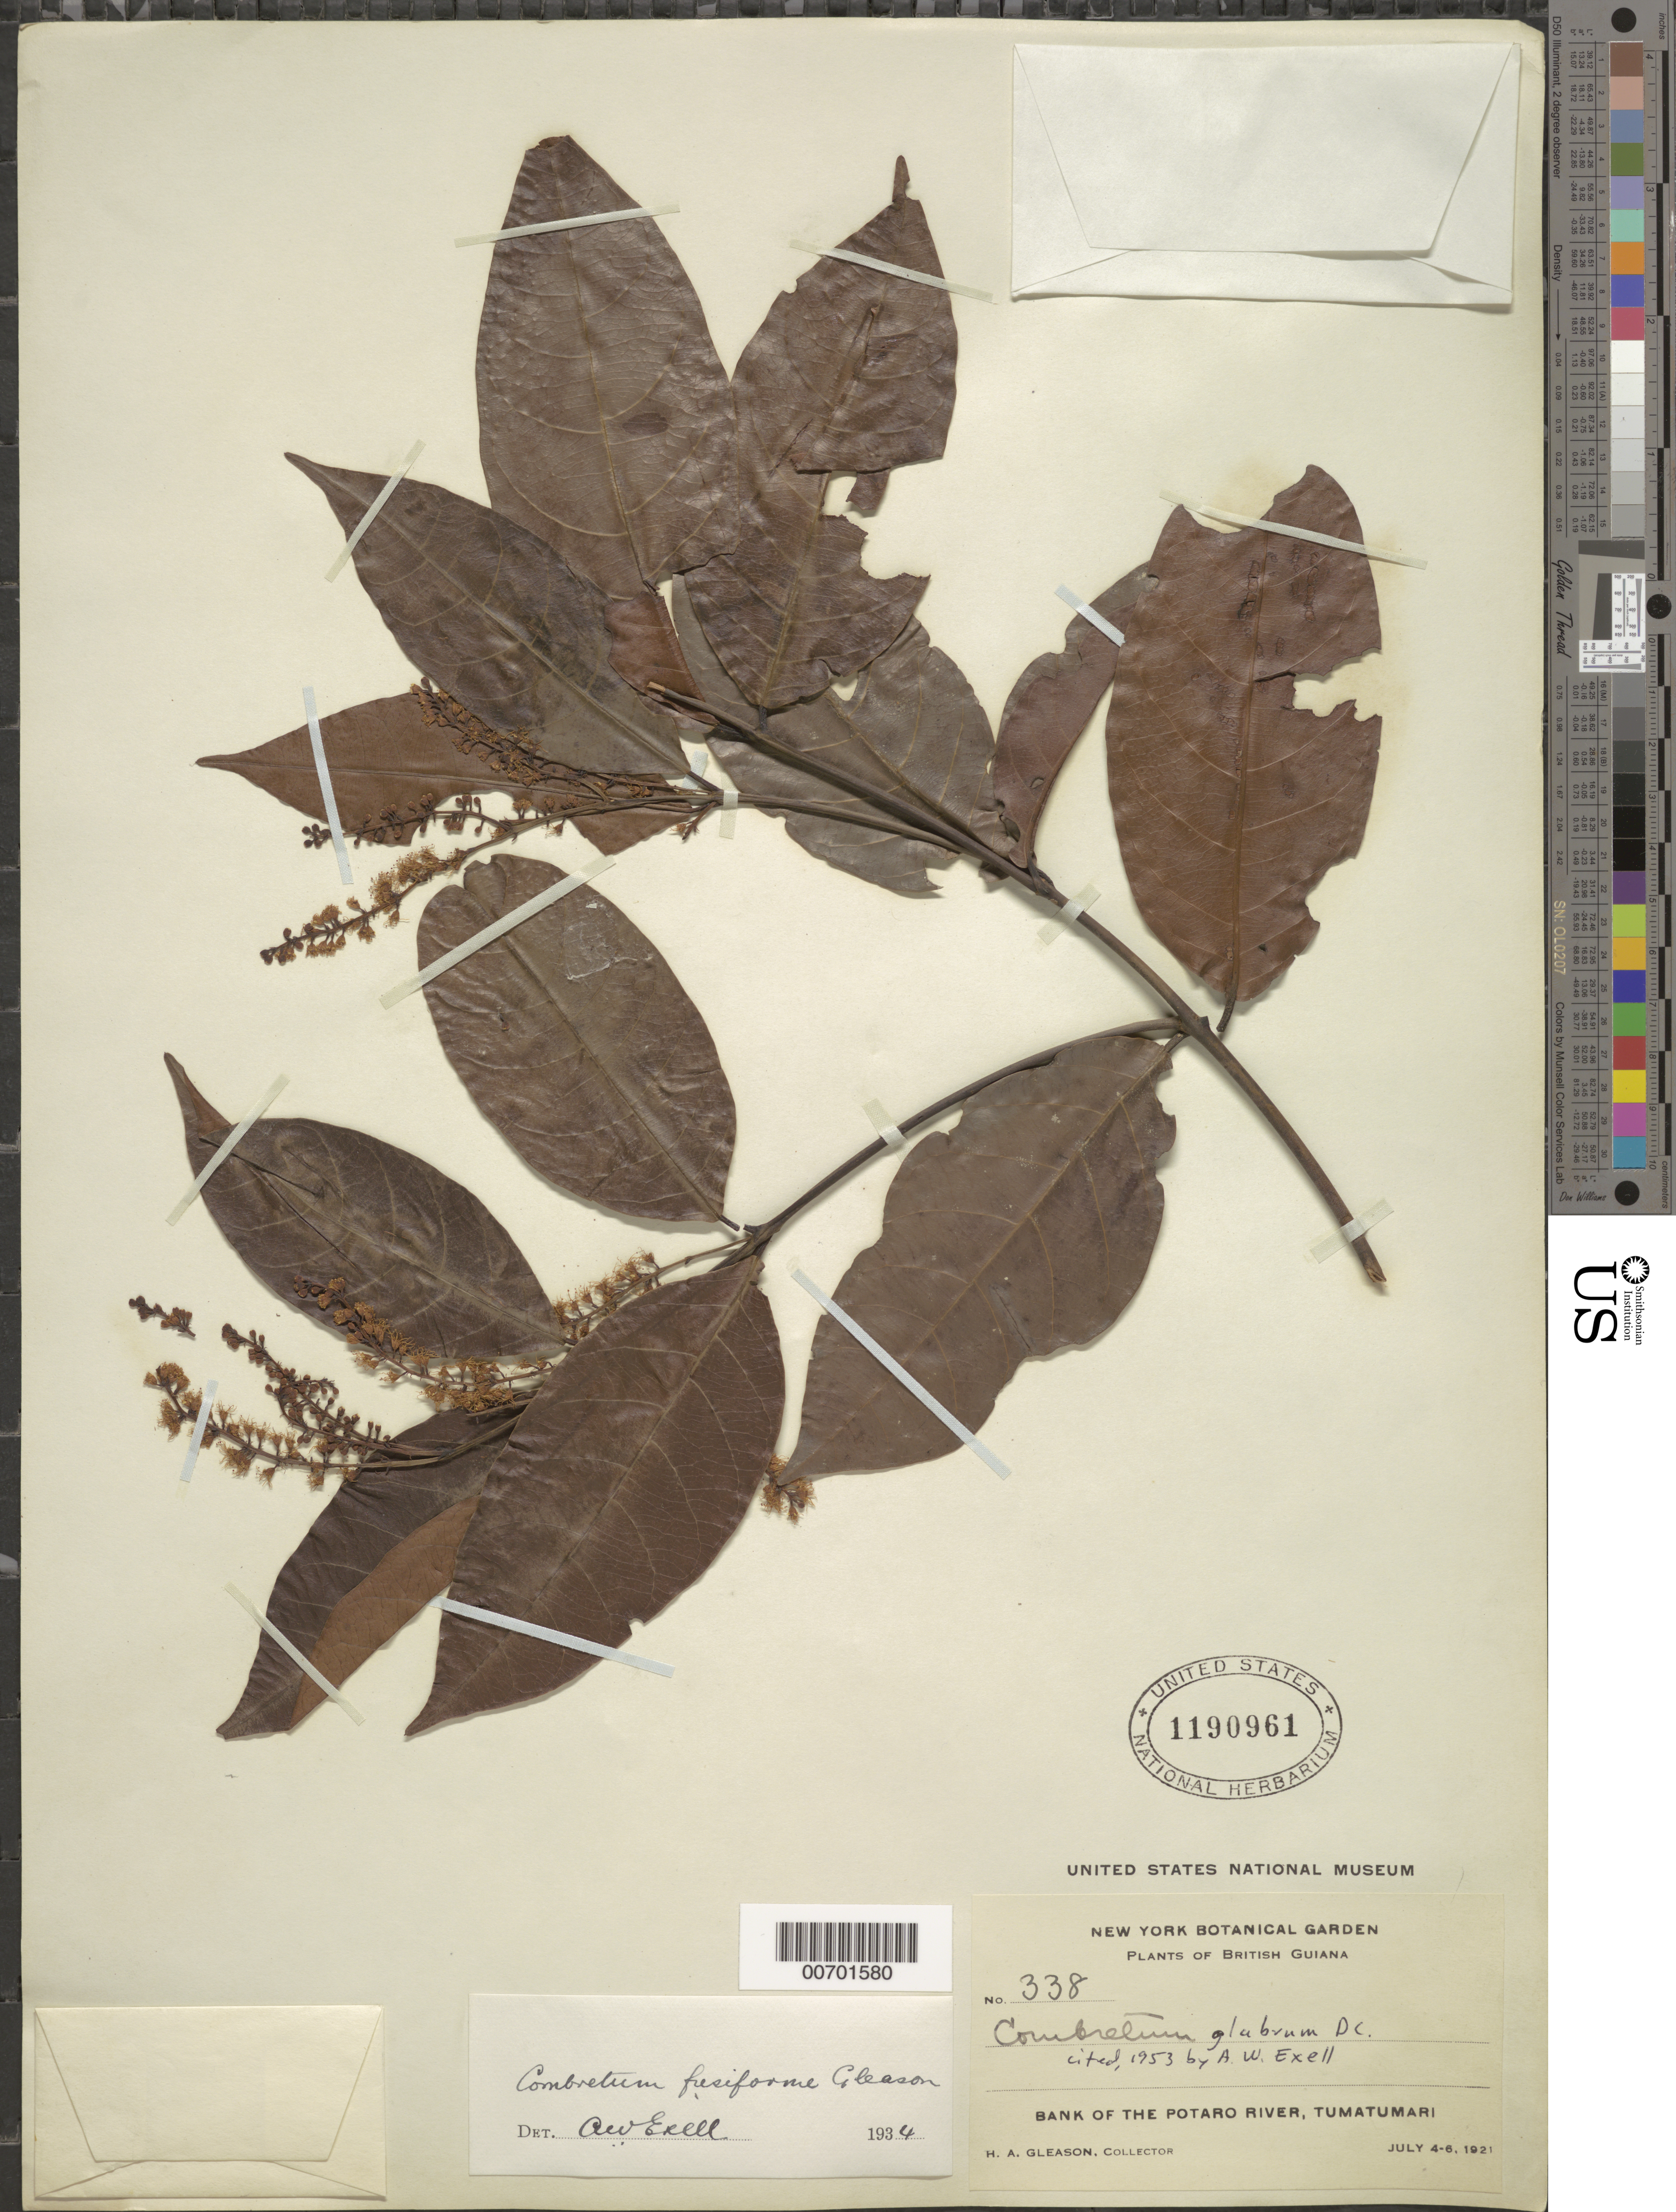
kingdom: Plantae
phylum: Tracheophyta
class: Magnoliopsida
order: Myrtales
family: Combretaceae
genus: Combretum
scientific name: Combretum glabrum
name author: DC.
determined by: Exell, A. W.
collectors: H. A. Gleason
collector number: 338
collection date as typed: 4-Jul-21 to 6-Jul-21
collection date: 1921-07-04/1921-07-06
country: Guyana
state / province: Potaro-Siparuni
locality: Tumatumari Village, Potaro R.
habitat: Bank of the Potaro River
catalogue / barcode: US 1190961